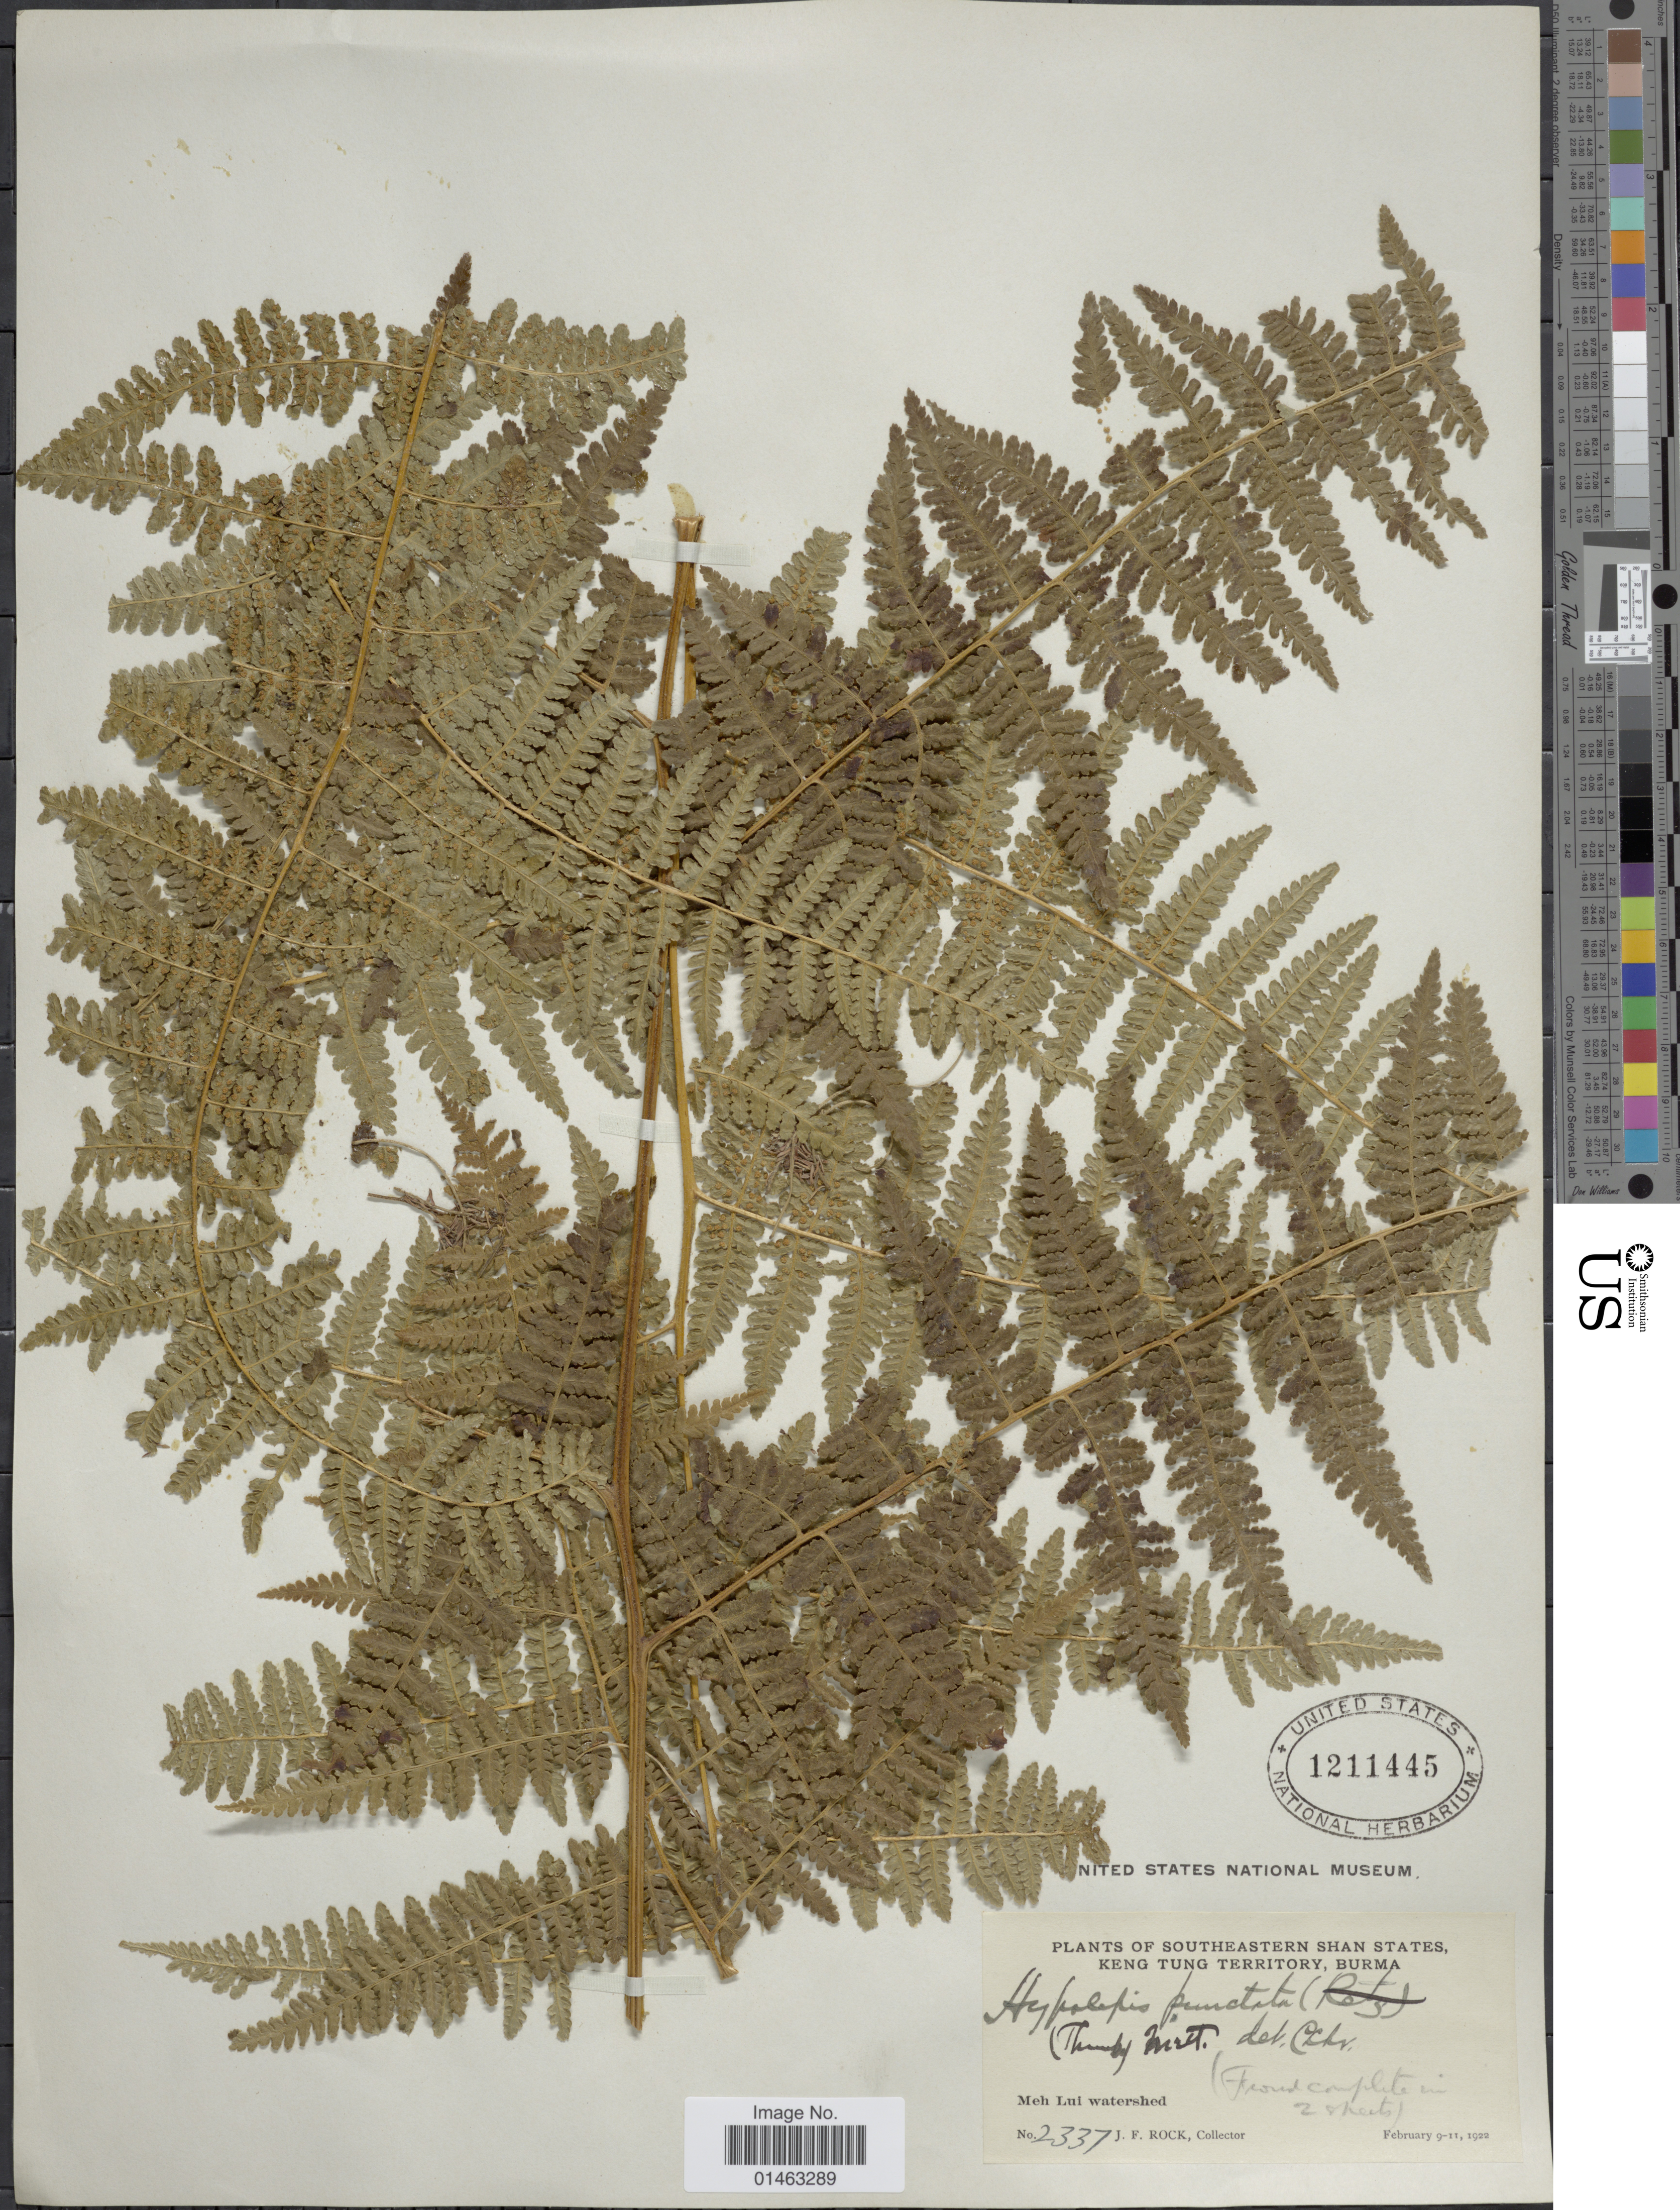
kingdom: Plantae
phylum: Tracheophyta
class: Polypodiopsida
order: Polypodiales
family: Dennstaedtiaceae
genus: Hypolepis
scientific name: Hypolepis punctata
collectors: J. Rock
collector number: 2337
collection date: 1922-02-09/1922-02-11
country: Myanmar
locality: Southeastern Shan States, keng Tung territory, Burma. Meh Lui watershed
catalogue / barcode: US 1211445